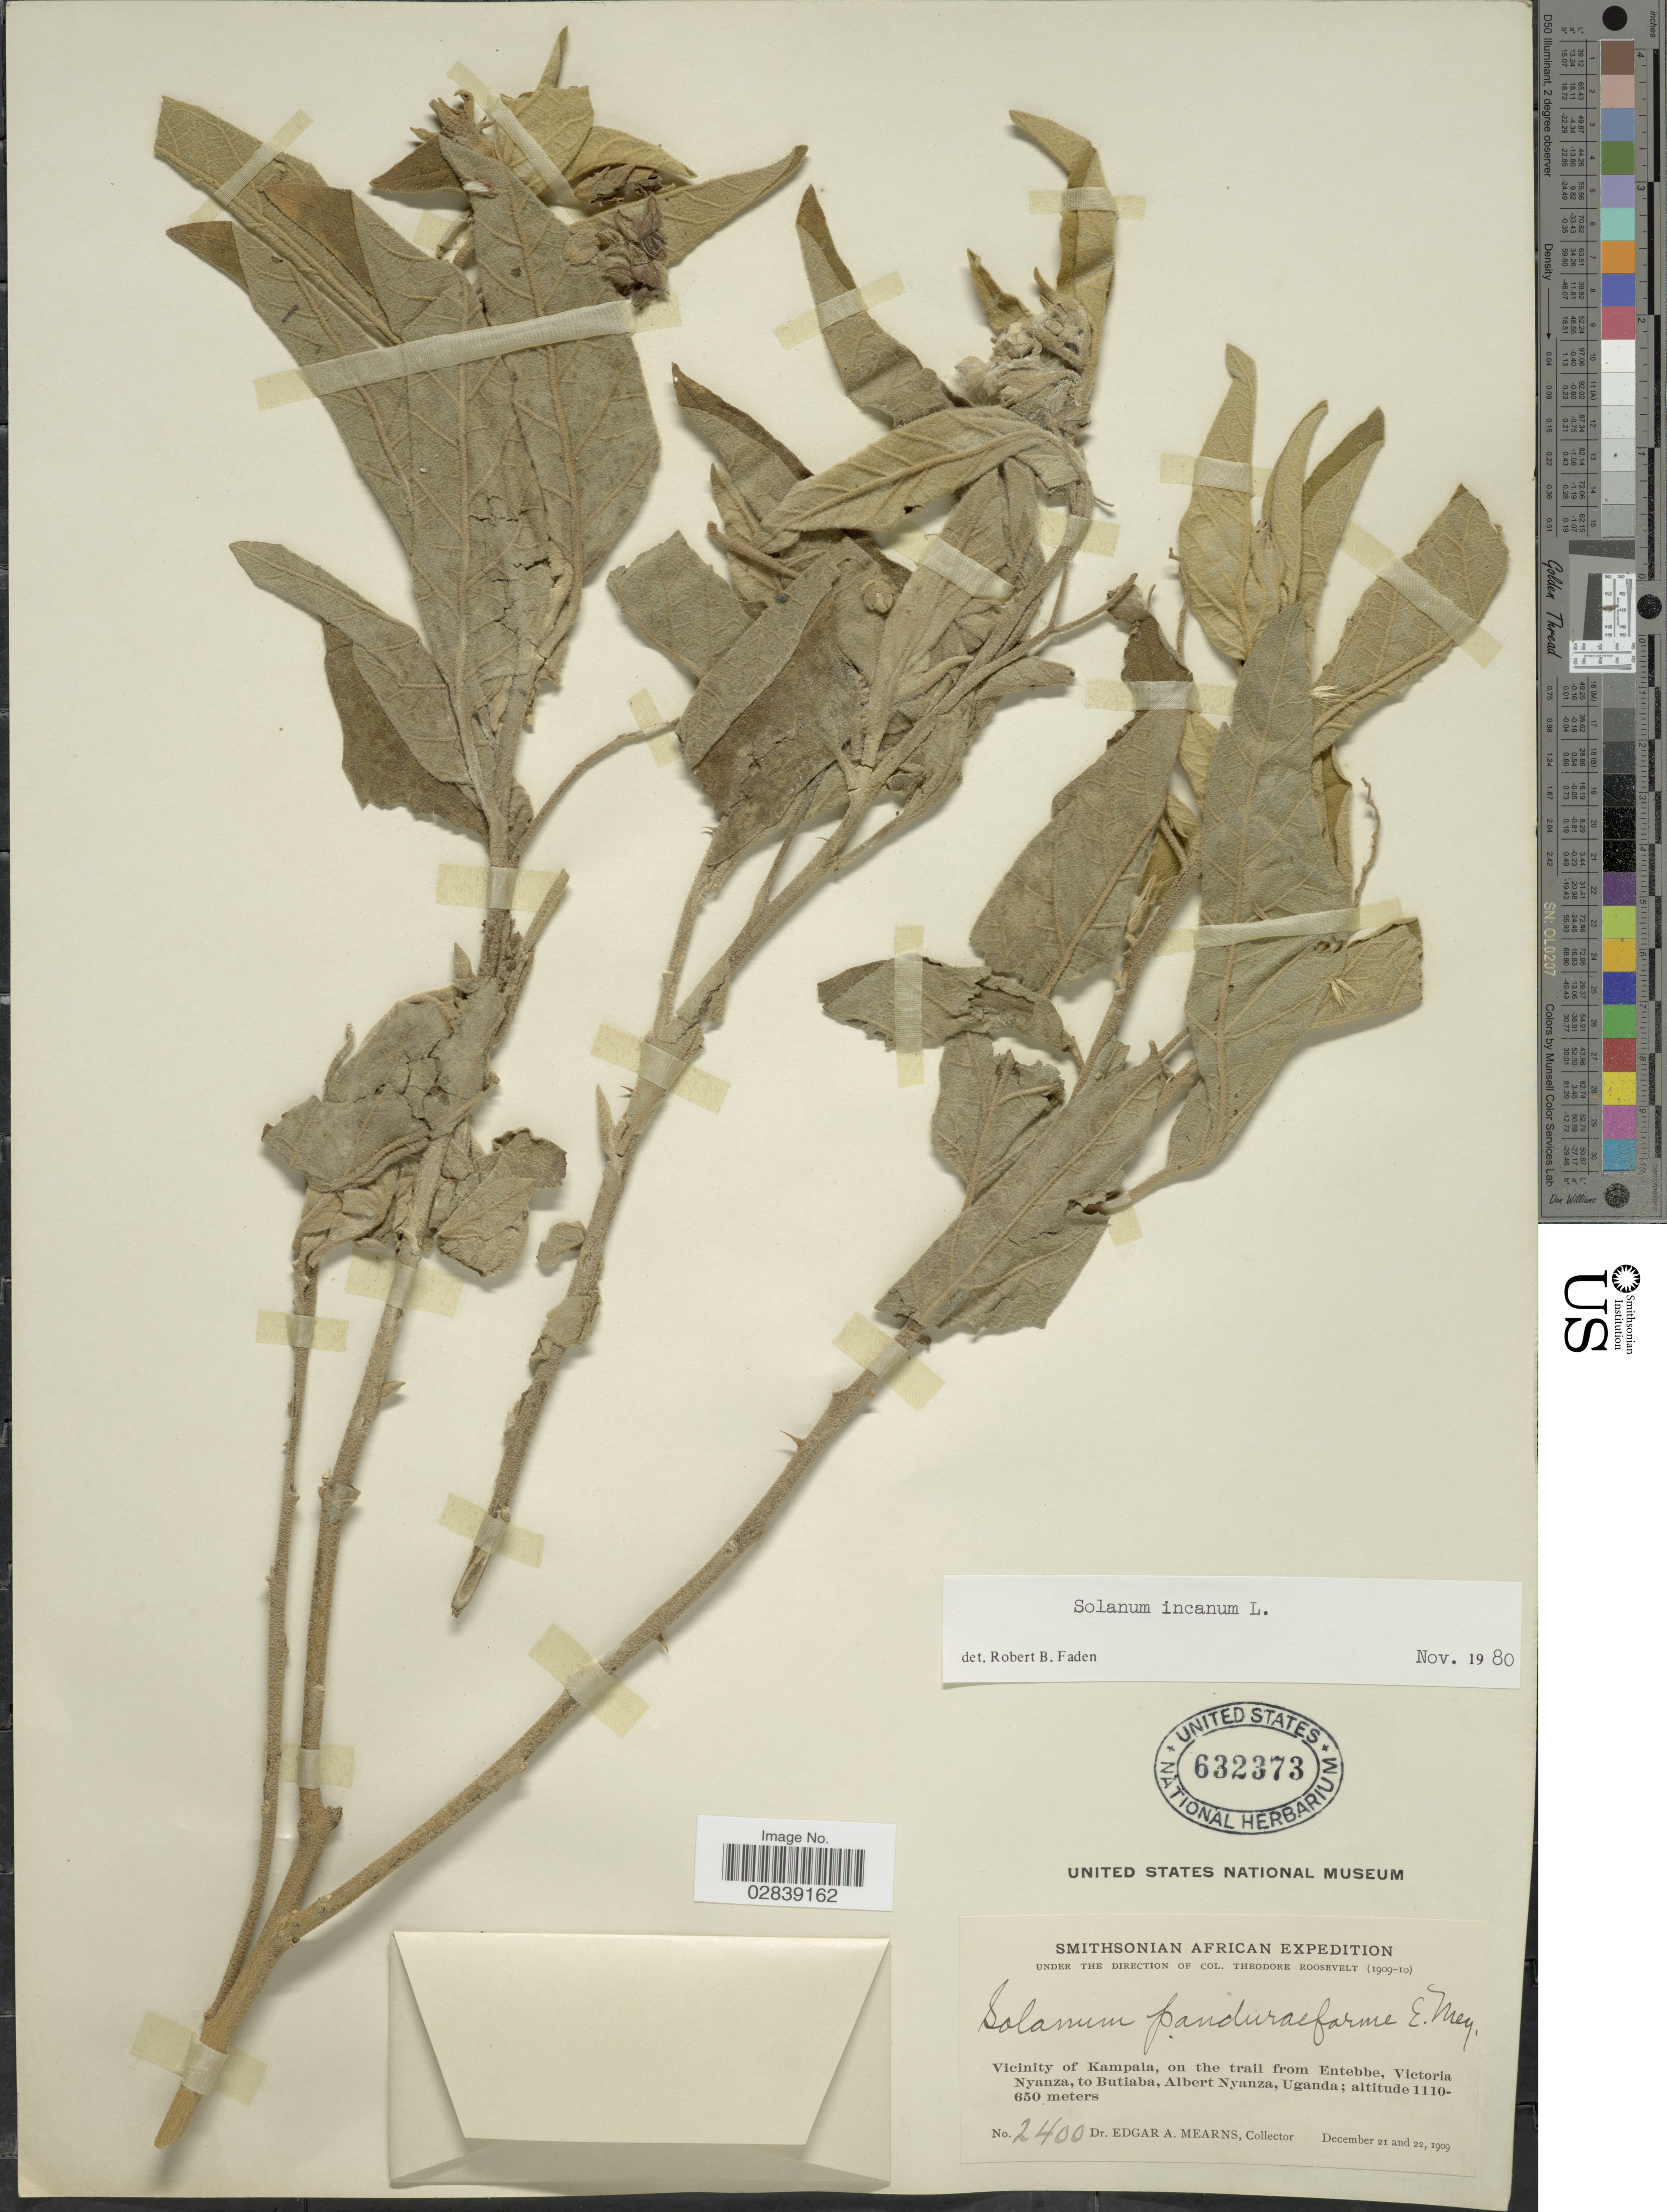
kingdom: Plantae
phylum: Tracheophyta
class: Magnoliopsida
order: Solanales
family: Solanaceae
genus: Solanum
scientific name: Solanum incanum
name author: L.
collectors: E. A. Mearns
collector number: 2400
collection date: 1909-12-21/1909-12-22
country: Uganda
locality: Vicinity of Kampala, on the trail from Entebbe, Victoria Nyanza, to Butiaba, Albert Nyanza.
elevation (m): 650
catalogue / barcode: US 632373